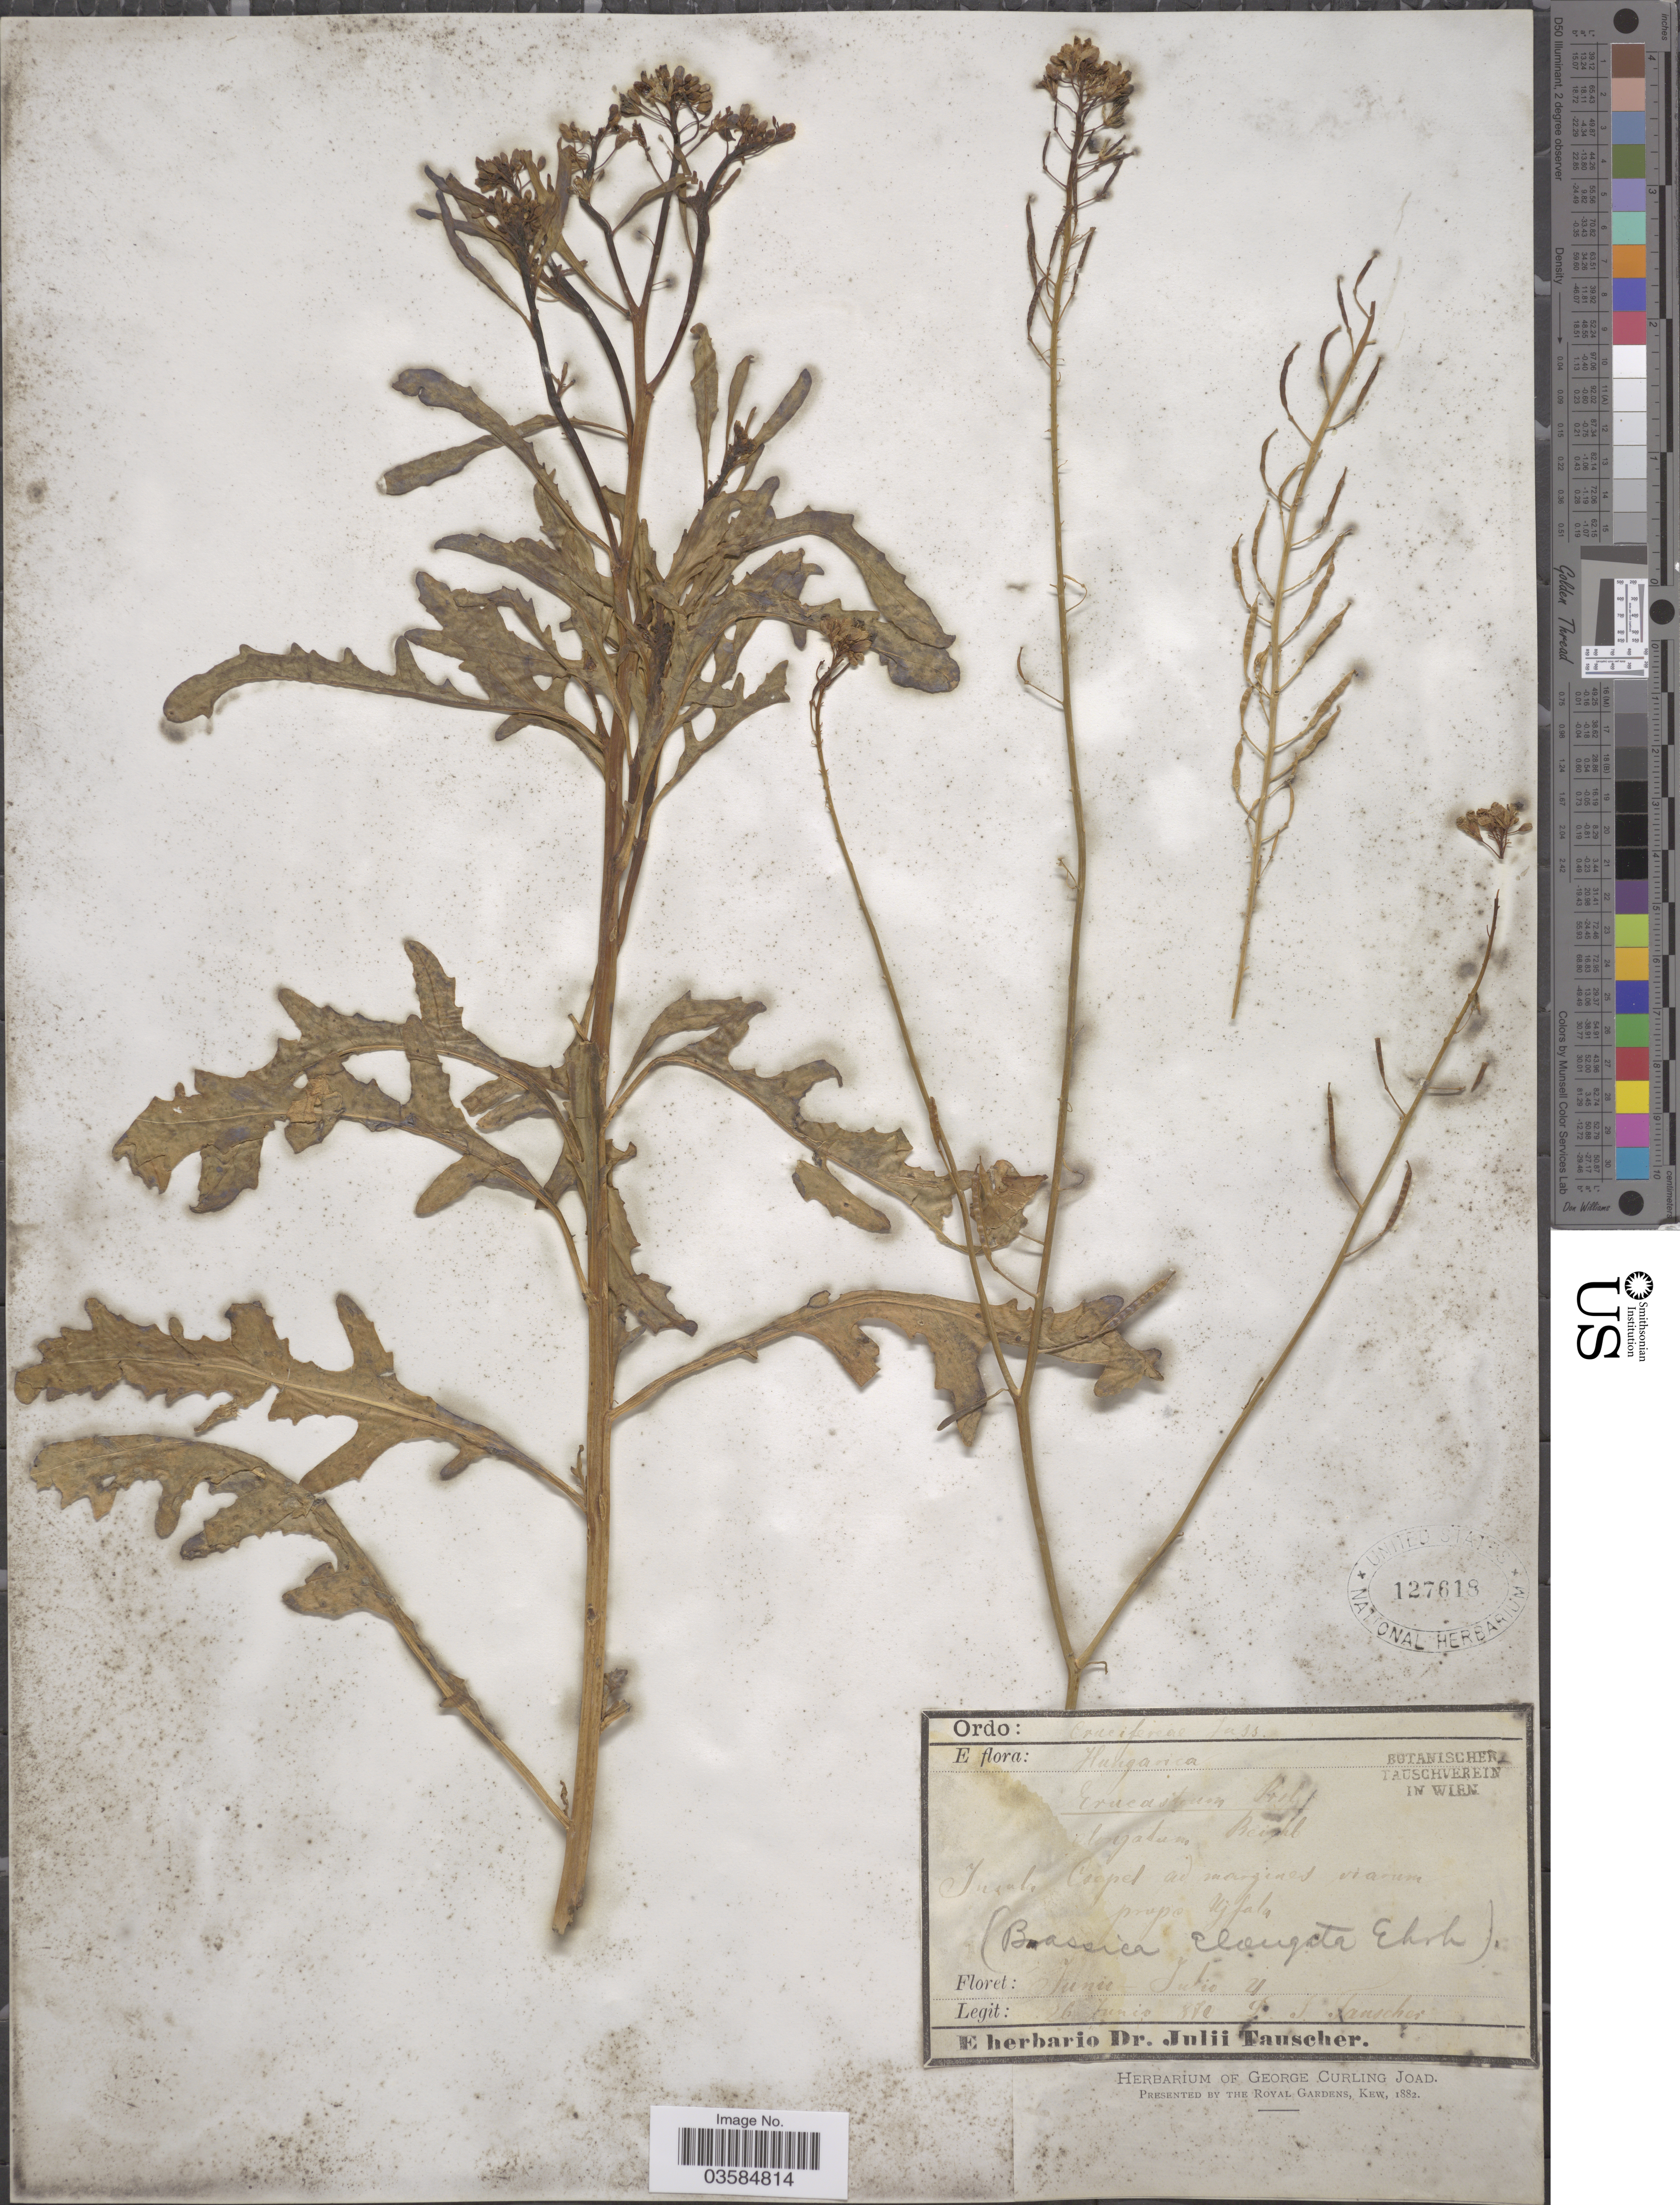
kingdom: Plantae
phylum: Tracheophyta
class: Magnoliopsida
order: Brassicales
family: Brassicaceae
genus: Erucastrum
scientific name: Erucastrum elongatum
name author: Rchb.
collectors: D. Tauscher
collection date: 1870-06-26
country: Hungary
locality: Insula Csepel ad margines marum prope Ujfalu.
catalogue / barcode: US 127618